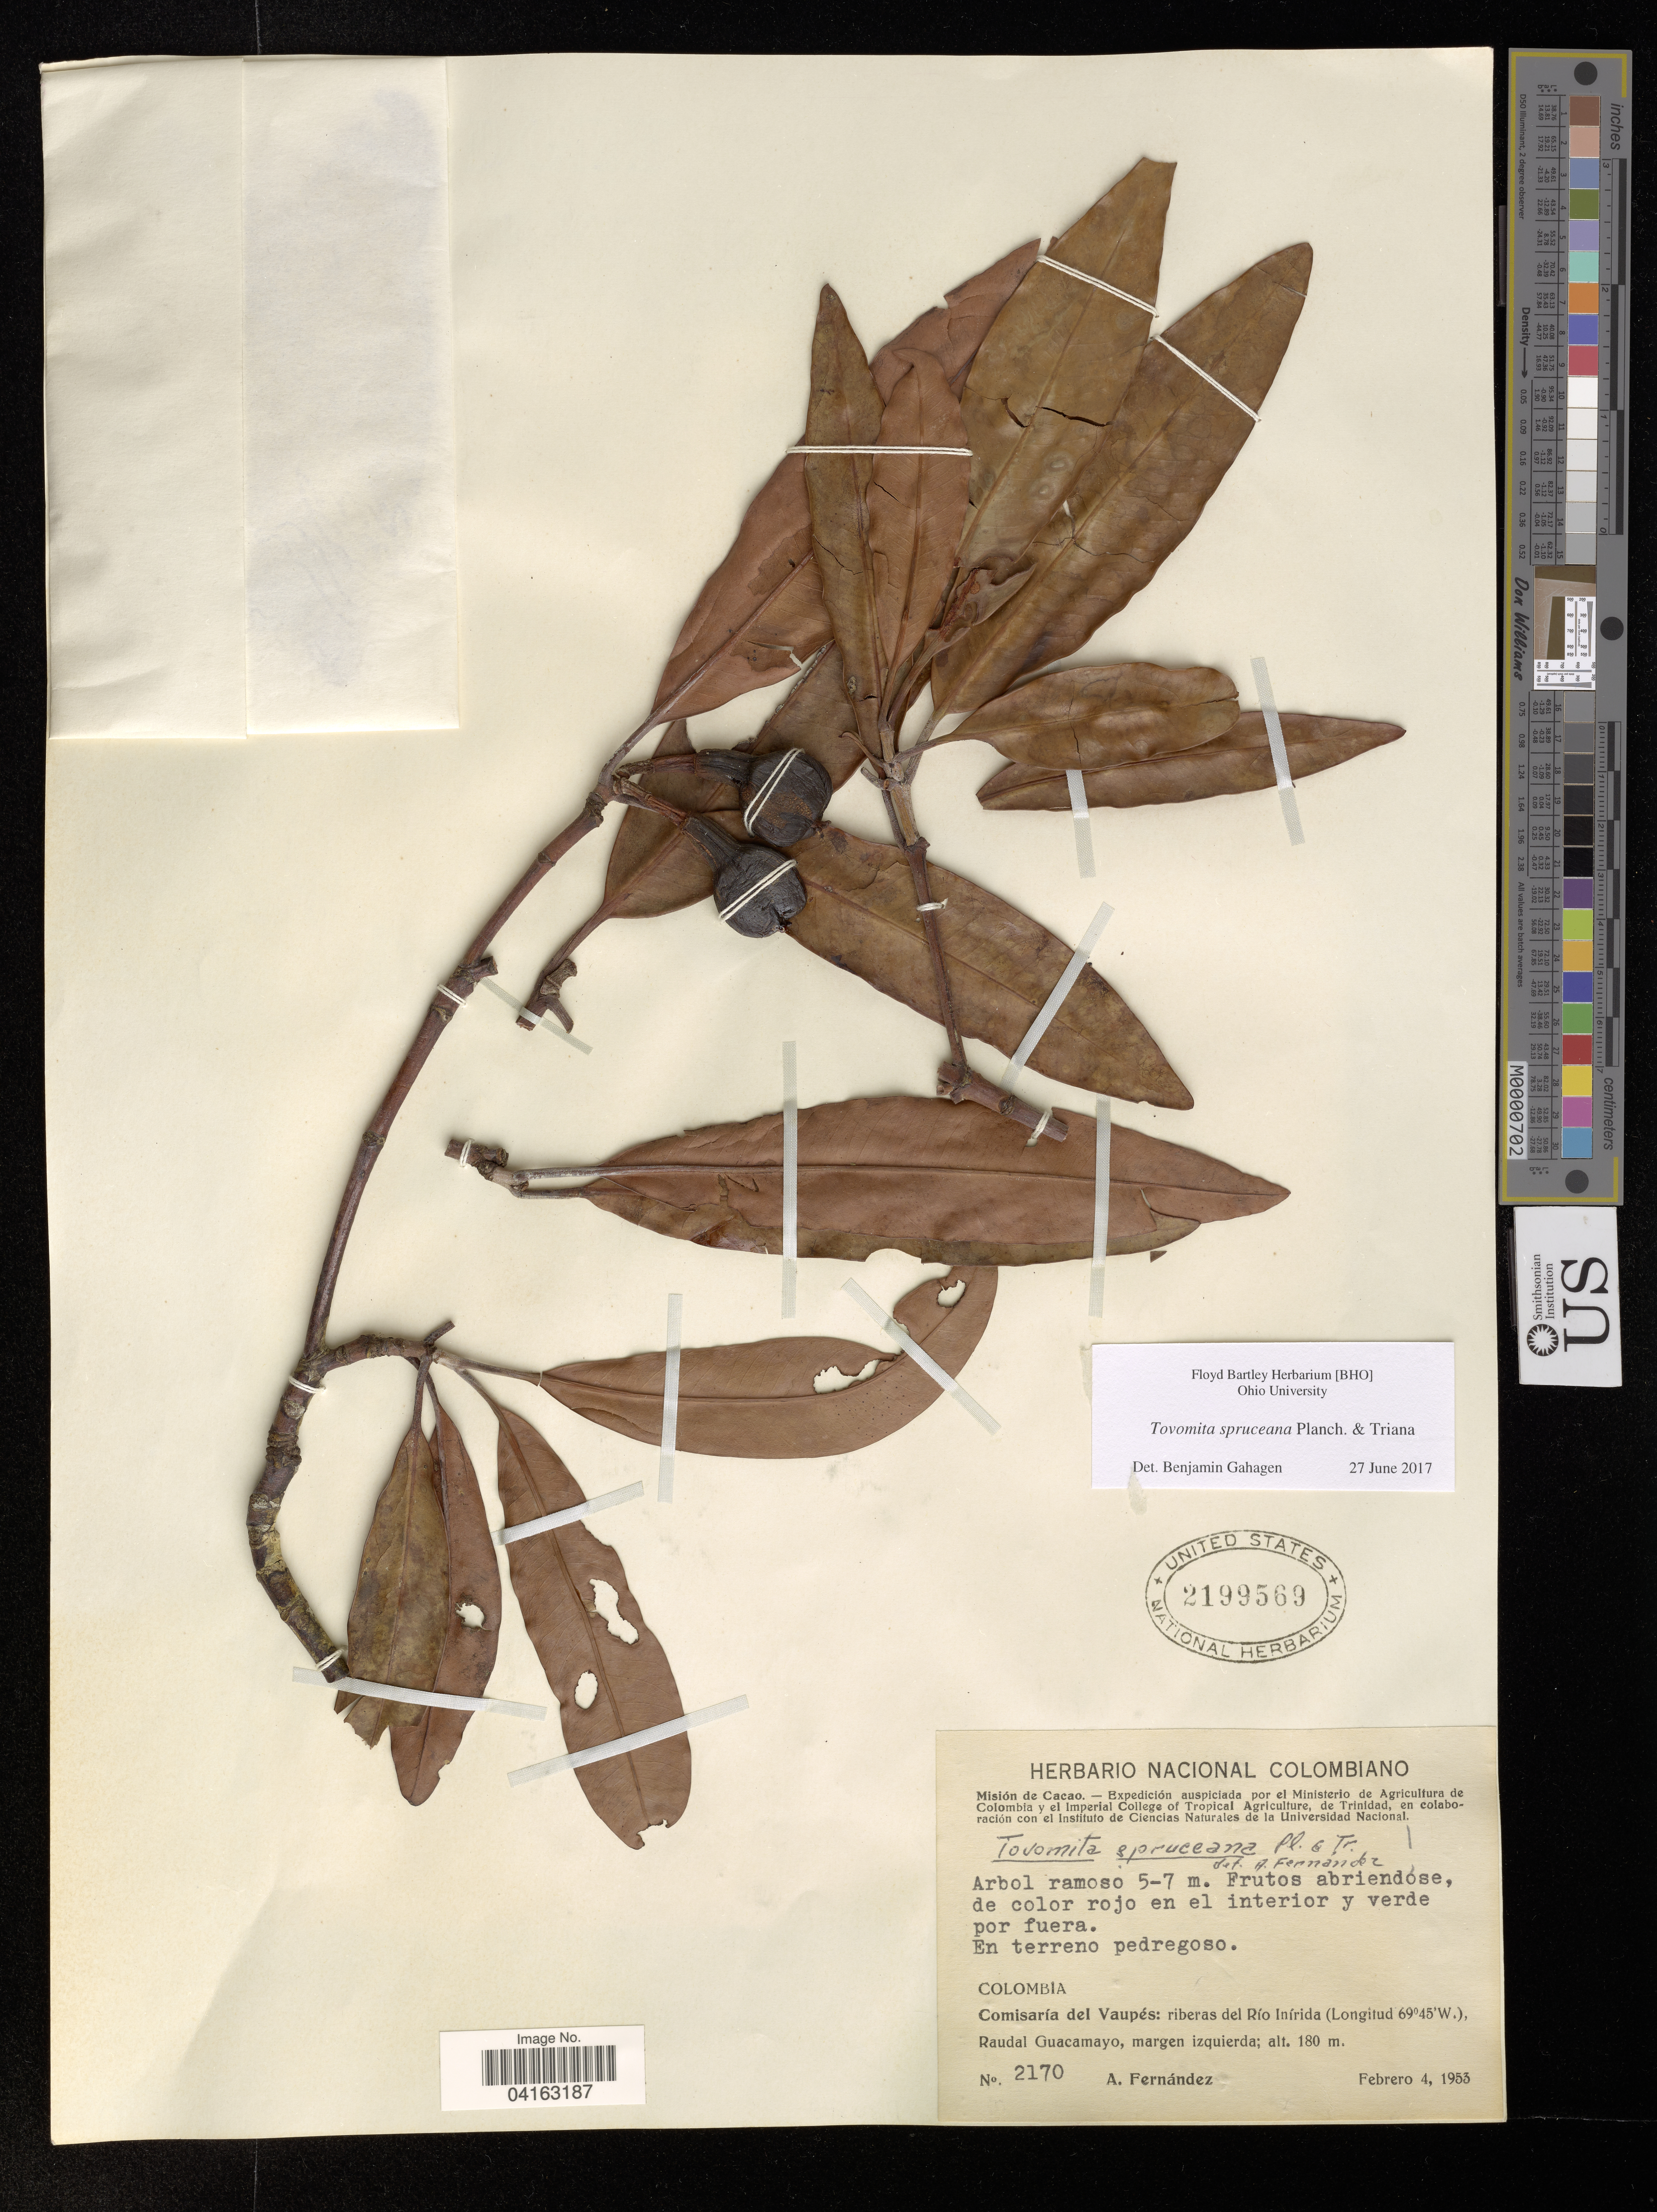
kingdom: Plantae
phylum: Tracheophyta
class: Magnoliopsida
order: Malpighiales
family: Clusiaceae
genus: Tovomita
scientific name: Tovomita spruceana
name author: Planch. & Triana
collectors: A. Fernández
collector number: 2170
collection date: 1953-02-04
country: Colombia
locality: Comosiraría del Vaupés: riberas del Río Inírida, Raudal Guacamayo, margen izquierda.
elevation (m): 180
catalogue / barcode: US 2199569